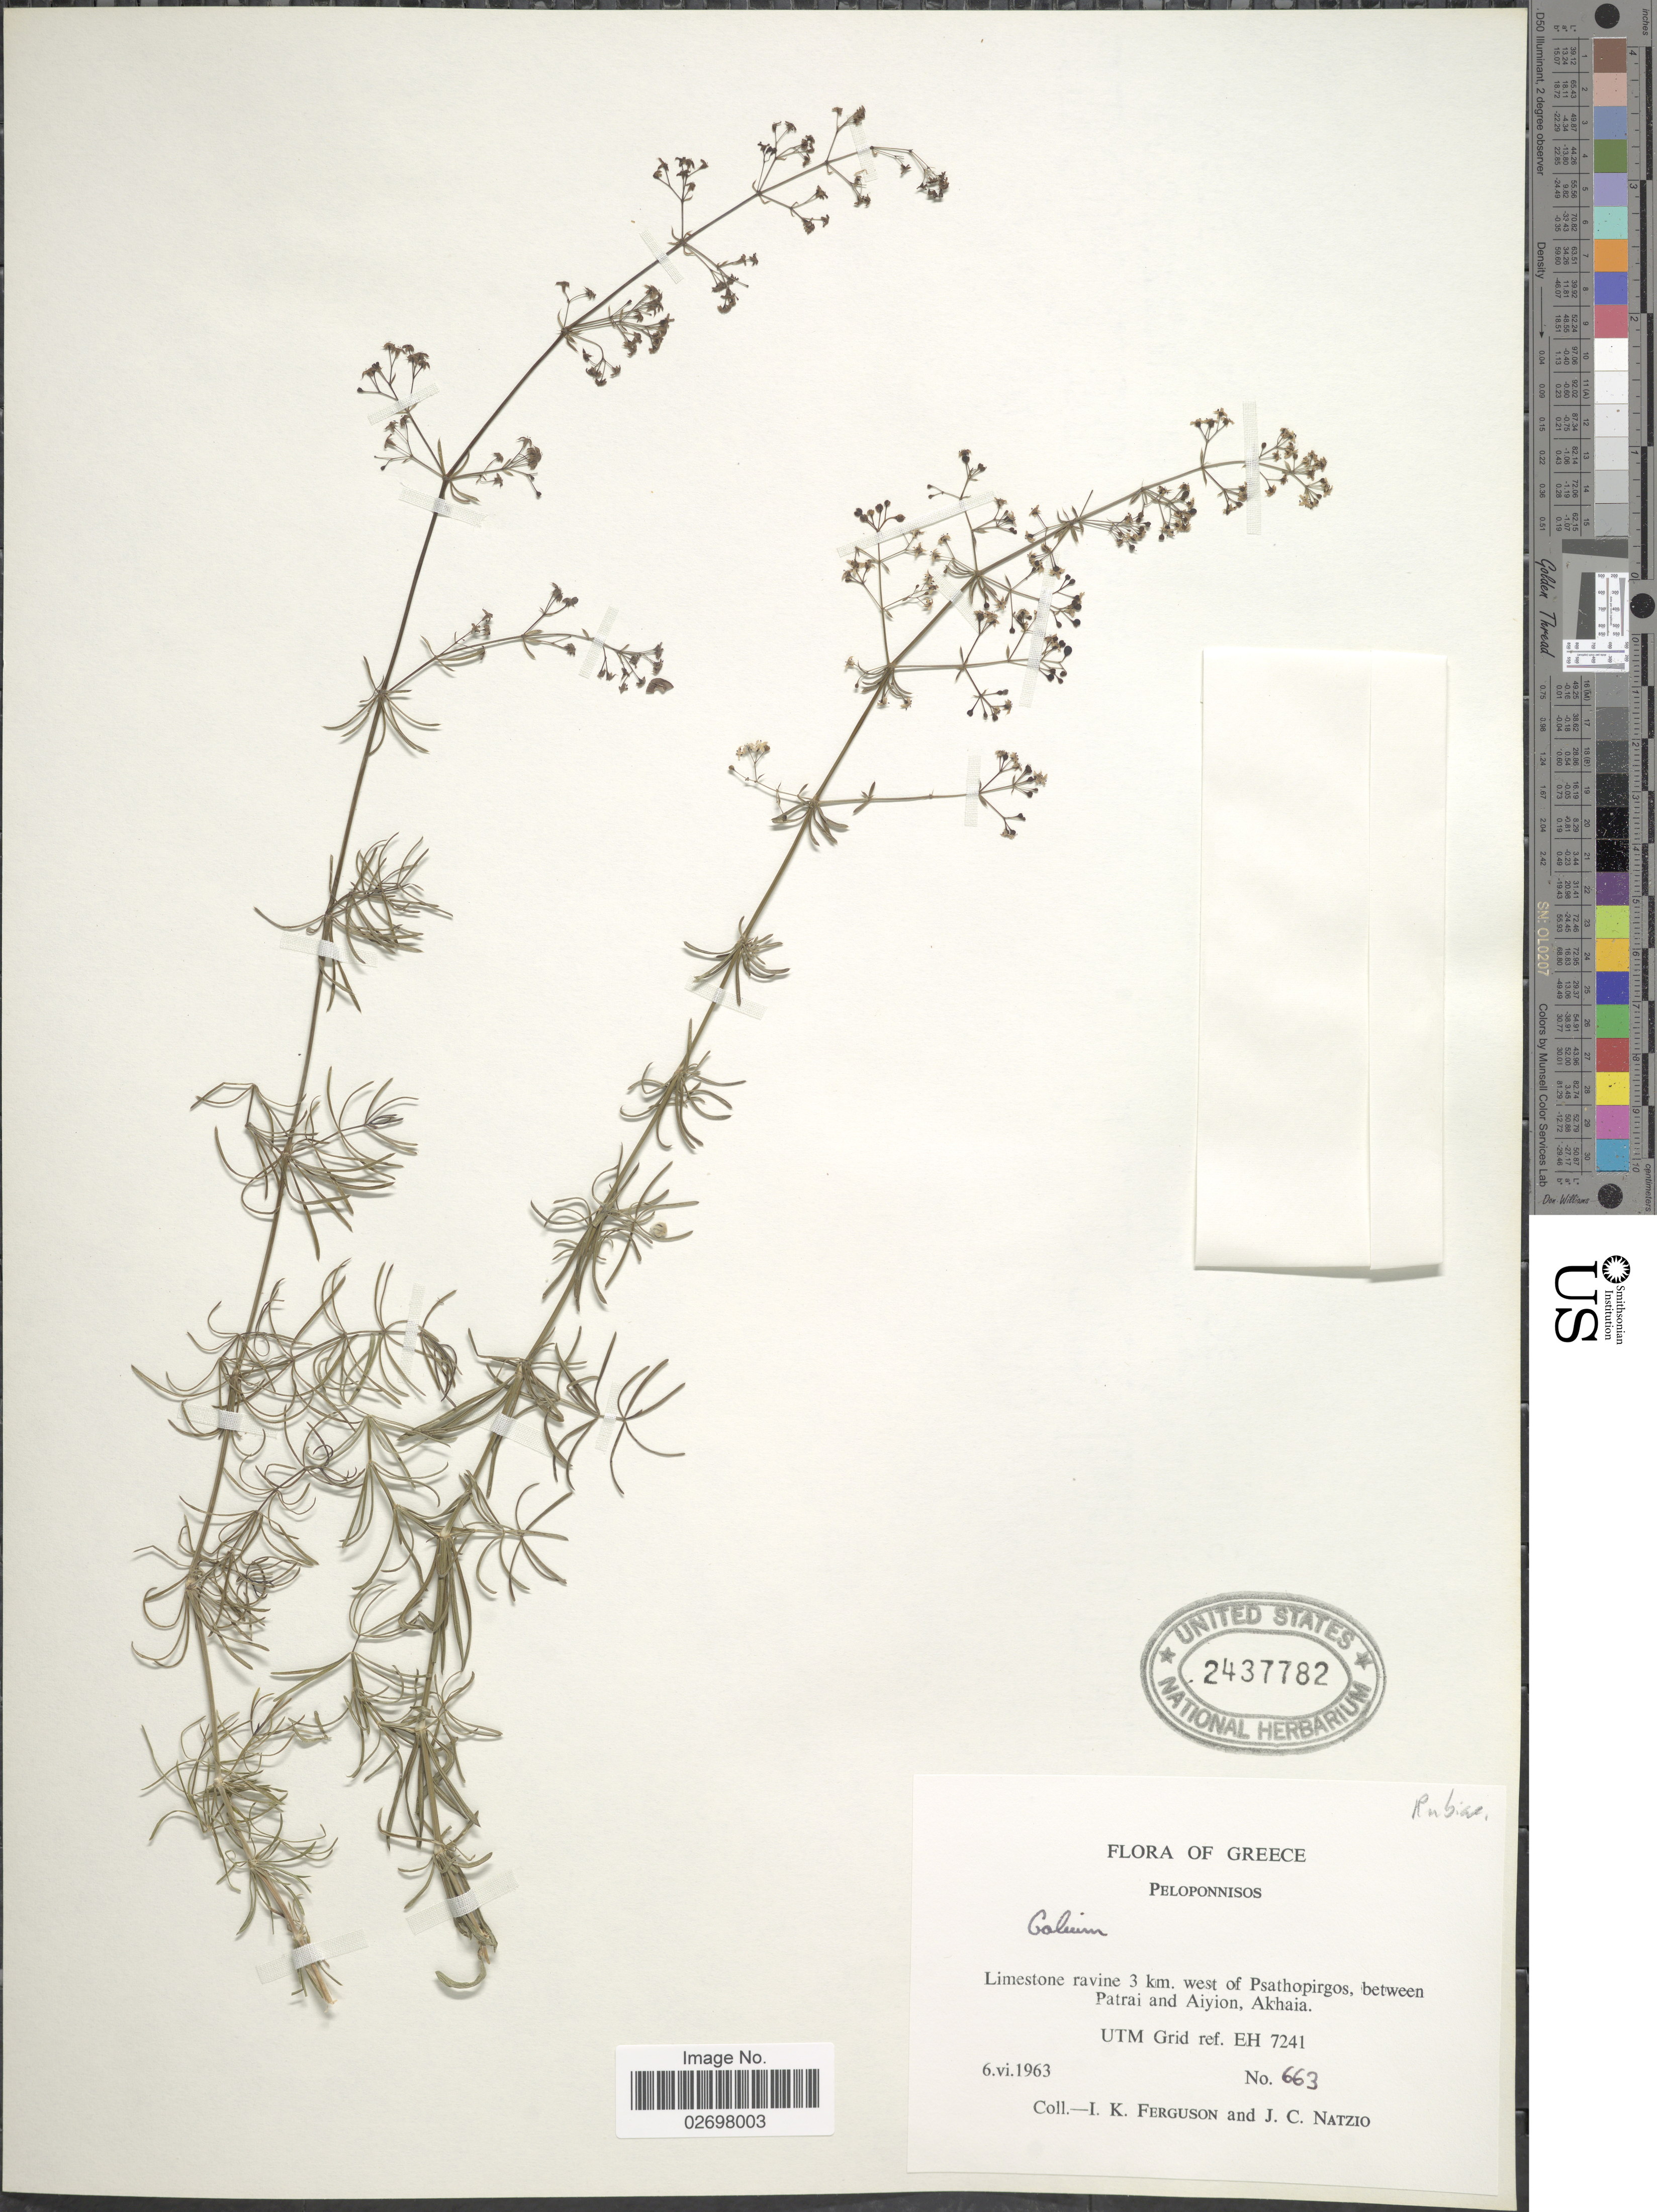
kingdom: Plantae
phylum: Tracheophyta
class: Magnoliopsida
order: Gentianales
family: Rubiaceae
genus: Galium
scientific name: Galium sp.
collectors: I. K. Ferguson & J. Natzio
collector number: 663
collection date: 1963-06-06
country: Greece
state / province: Peloponnese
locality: Peloponnisos, Limestone ravine 3 km. west of Psathopirgos, between Patrai and Aiyion, Akhaia, UTM GRid ref. EH 7241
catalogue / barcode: US 2437782